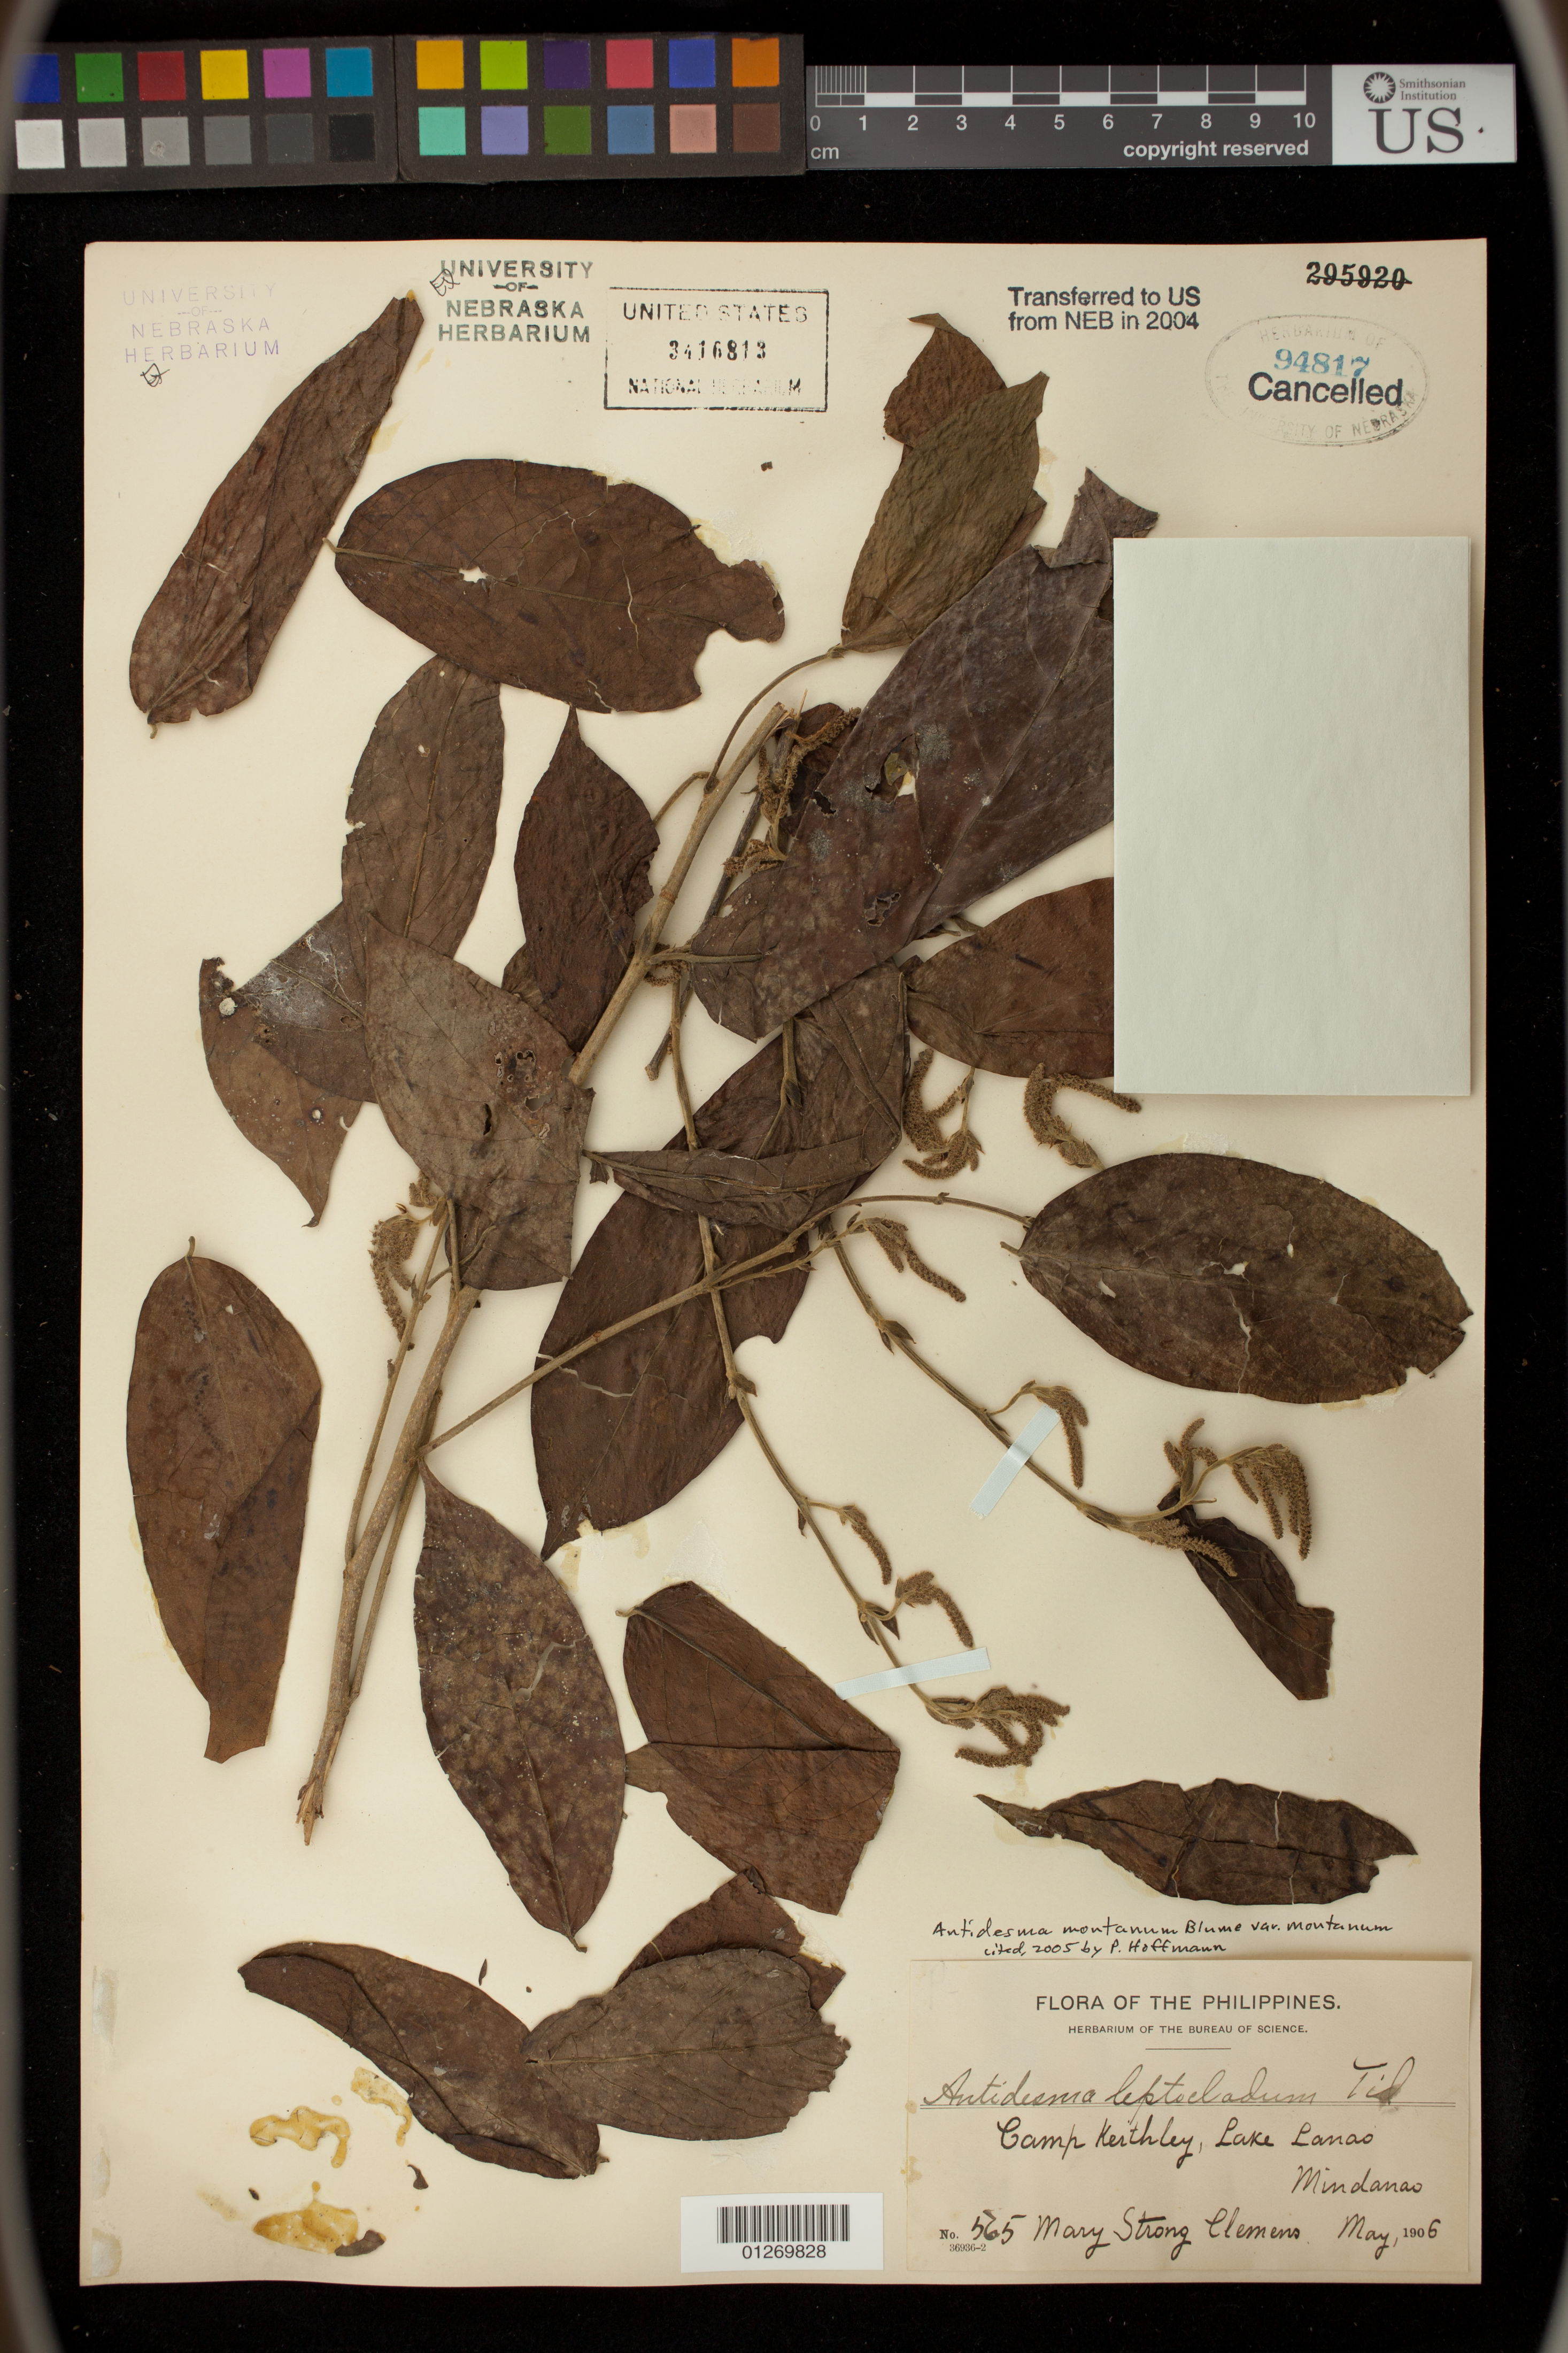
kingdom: Plantae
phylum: Tracheophyta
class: Magnoliopsida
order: Malpighiales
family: Phyllanthaceae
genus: Antidesma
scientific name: Antidesma montanum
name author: Blume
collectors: M. S. Clemens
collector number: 565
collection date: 1906-05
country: Philippines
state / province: Muslim Mindanao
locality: Camp Keithley, Lake Lanao, Mindanao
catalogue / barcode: US 3416813